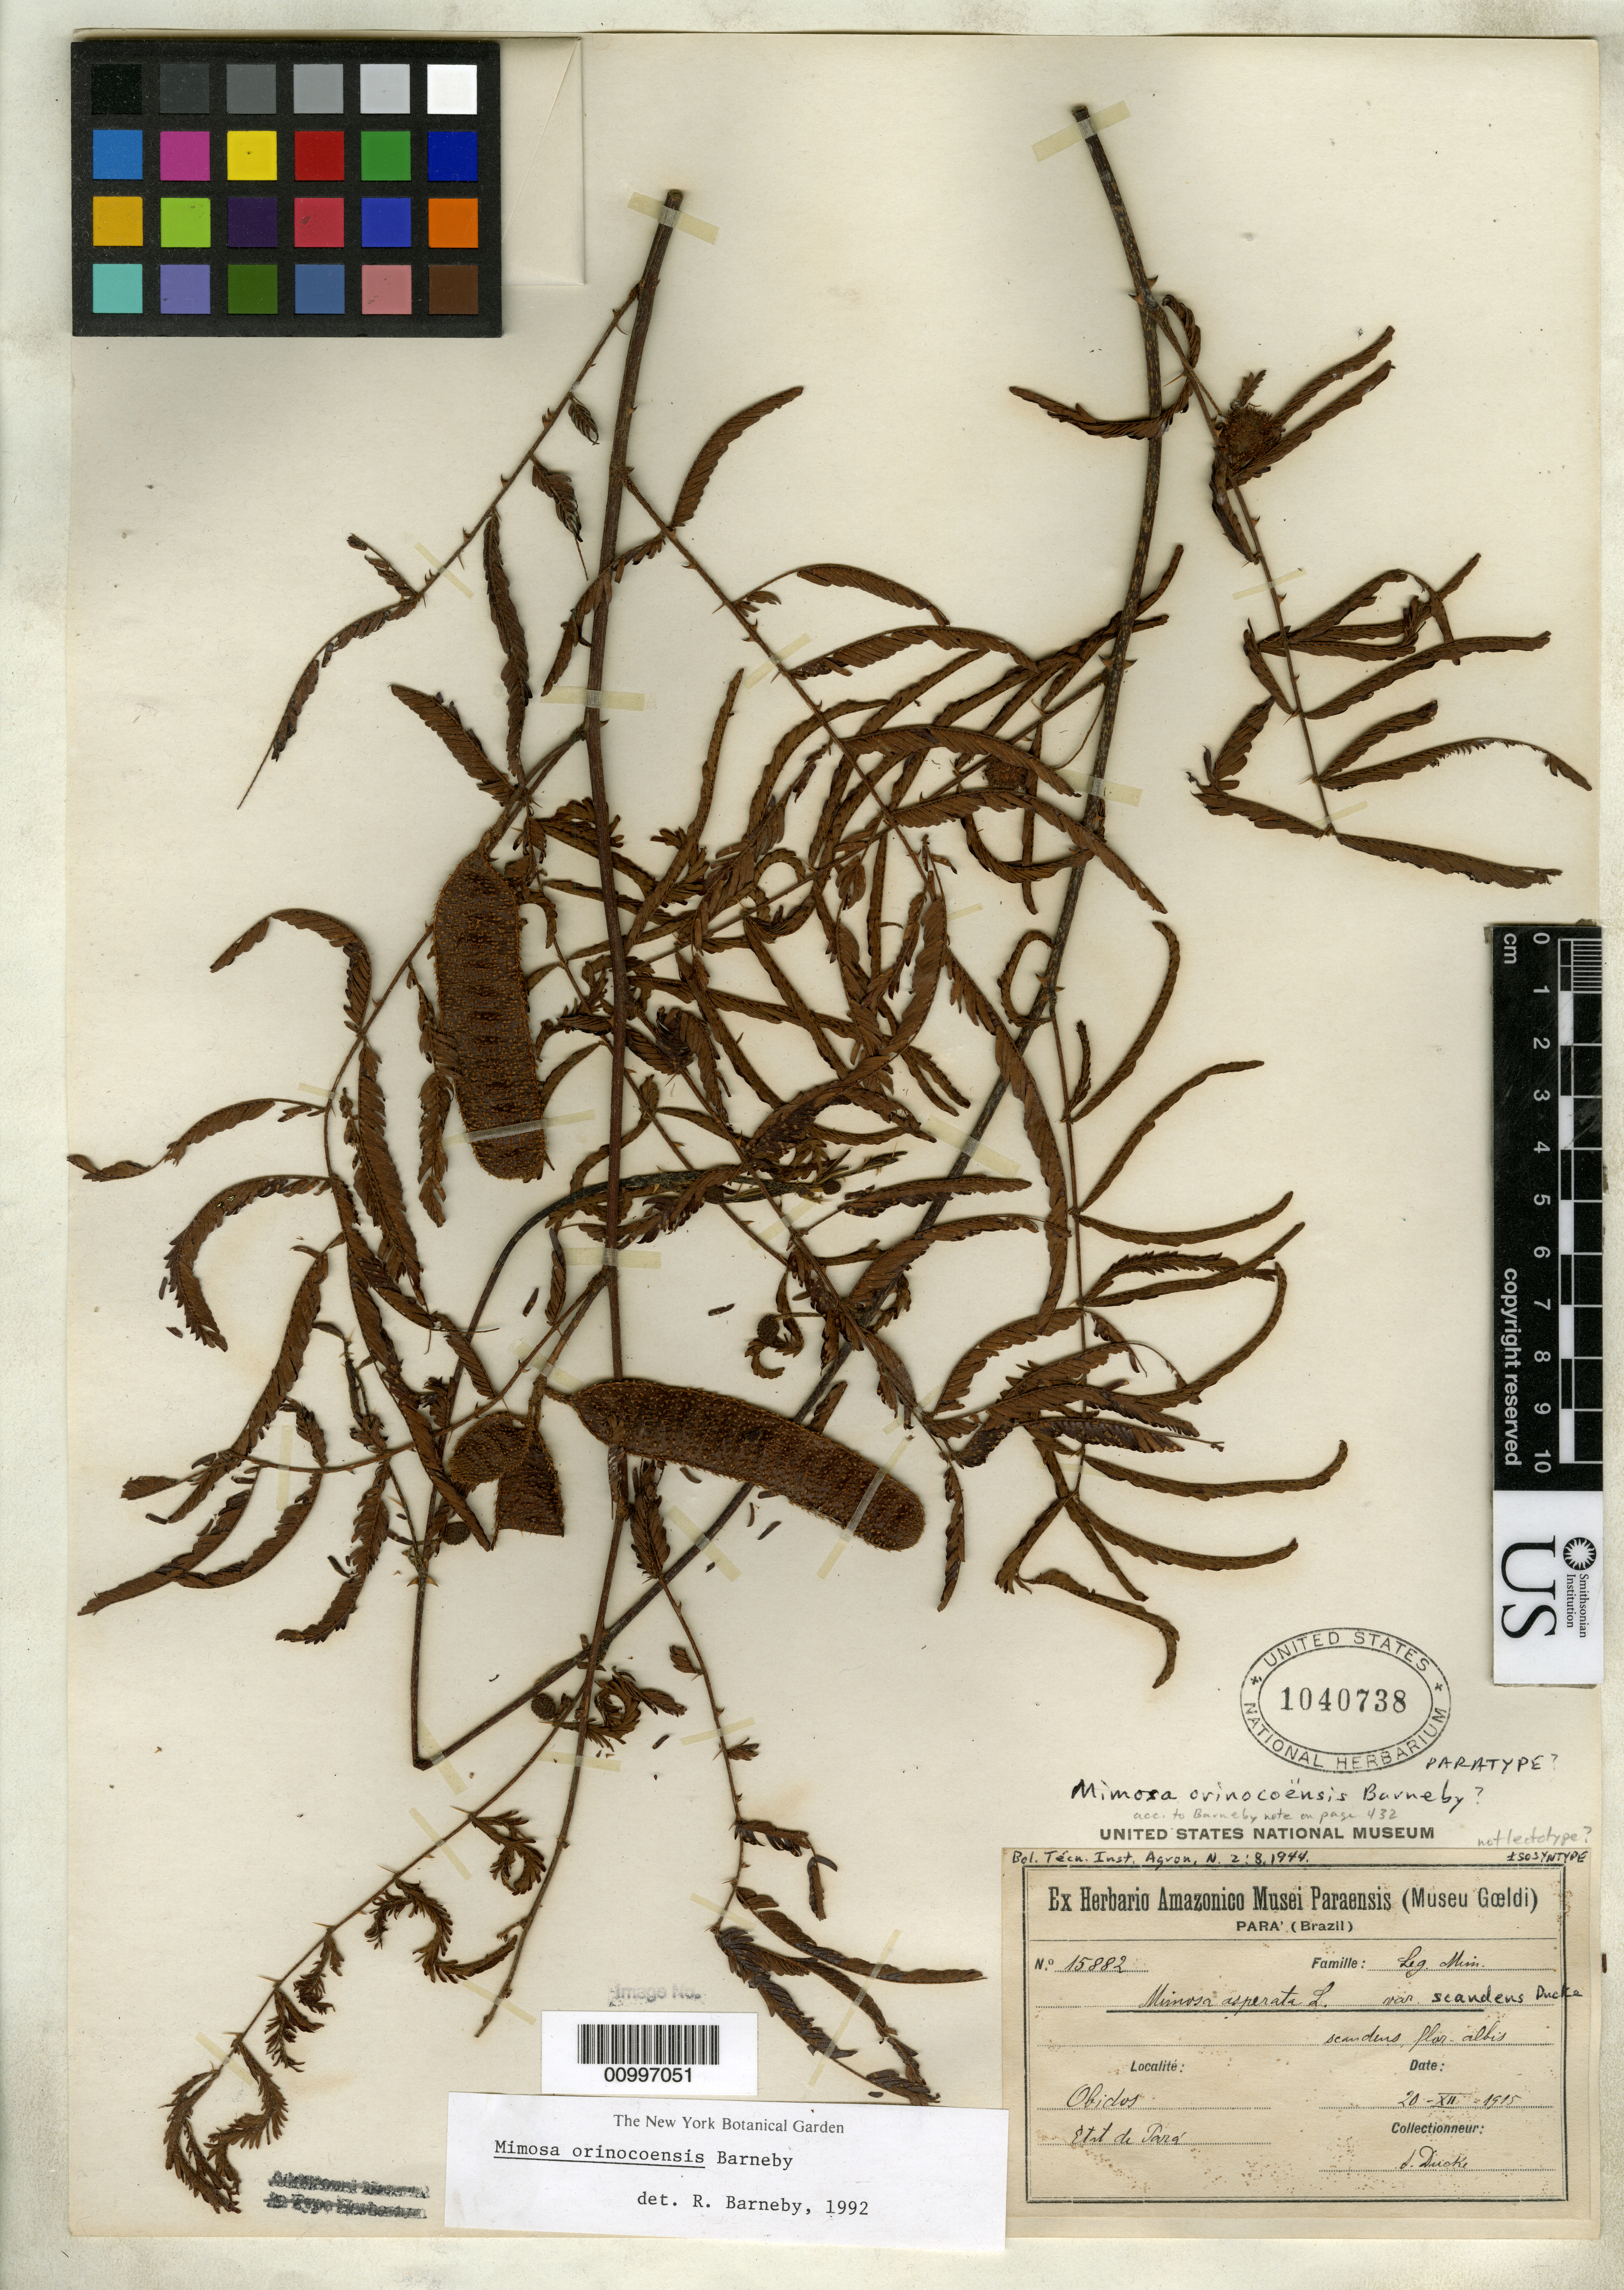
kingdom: Plantae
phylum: Tracheophyta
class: Magnoliopsida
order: Fabales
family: Fabaceae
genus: Mimosa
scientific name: Mimosa asperata var. scandens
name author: Ducke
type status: Isosyntype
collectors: A. Ducke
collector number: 15882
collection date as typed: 20 Jul 1915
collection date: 1915-07-20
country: Brazil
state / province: Pará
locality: Obidos.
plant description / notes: Collection number is apparently that of the Museu Goeldi.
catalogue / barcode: US 1040738